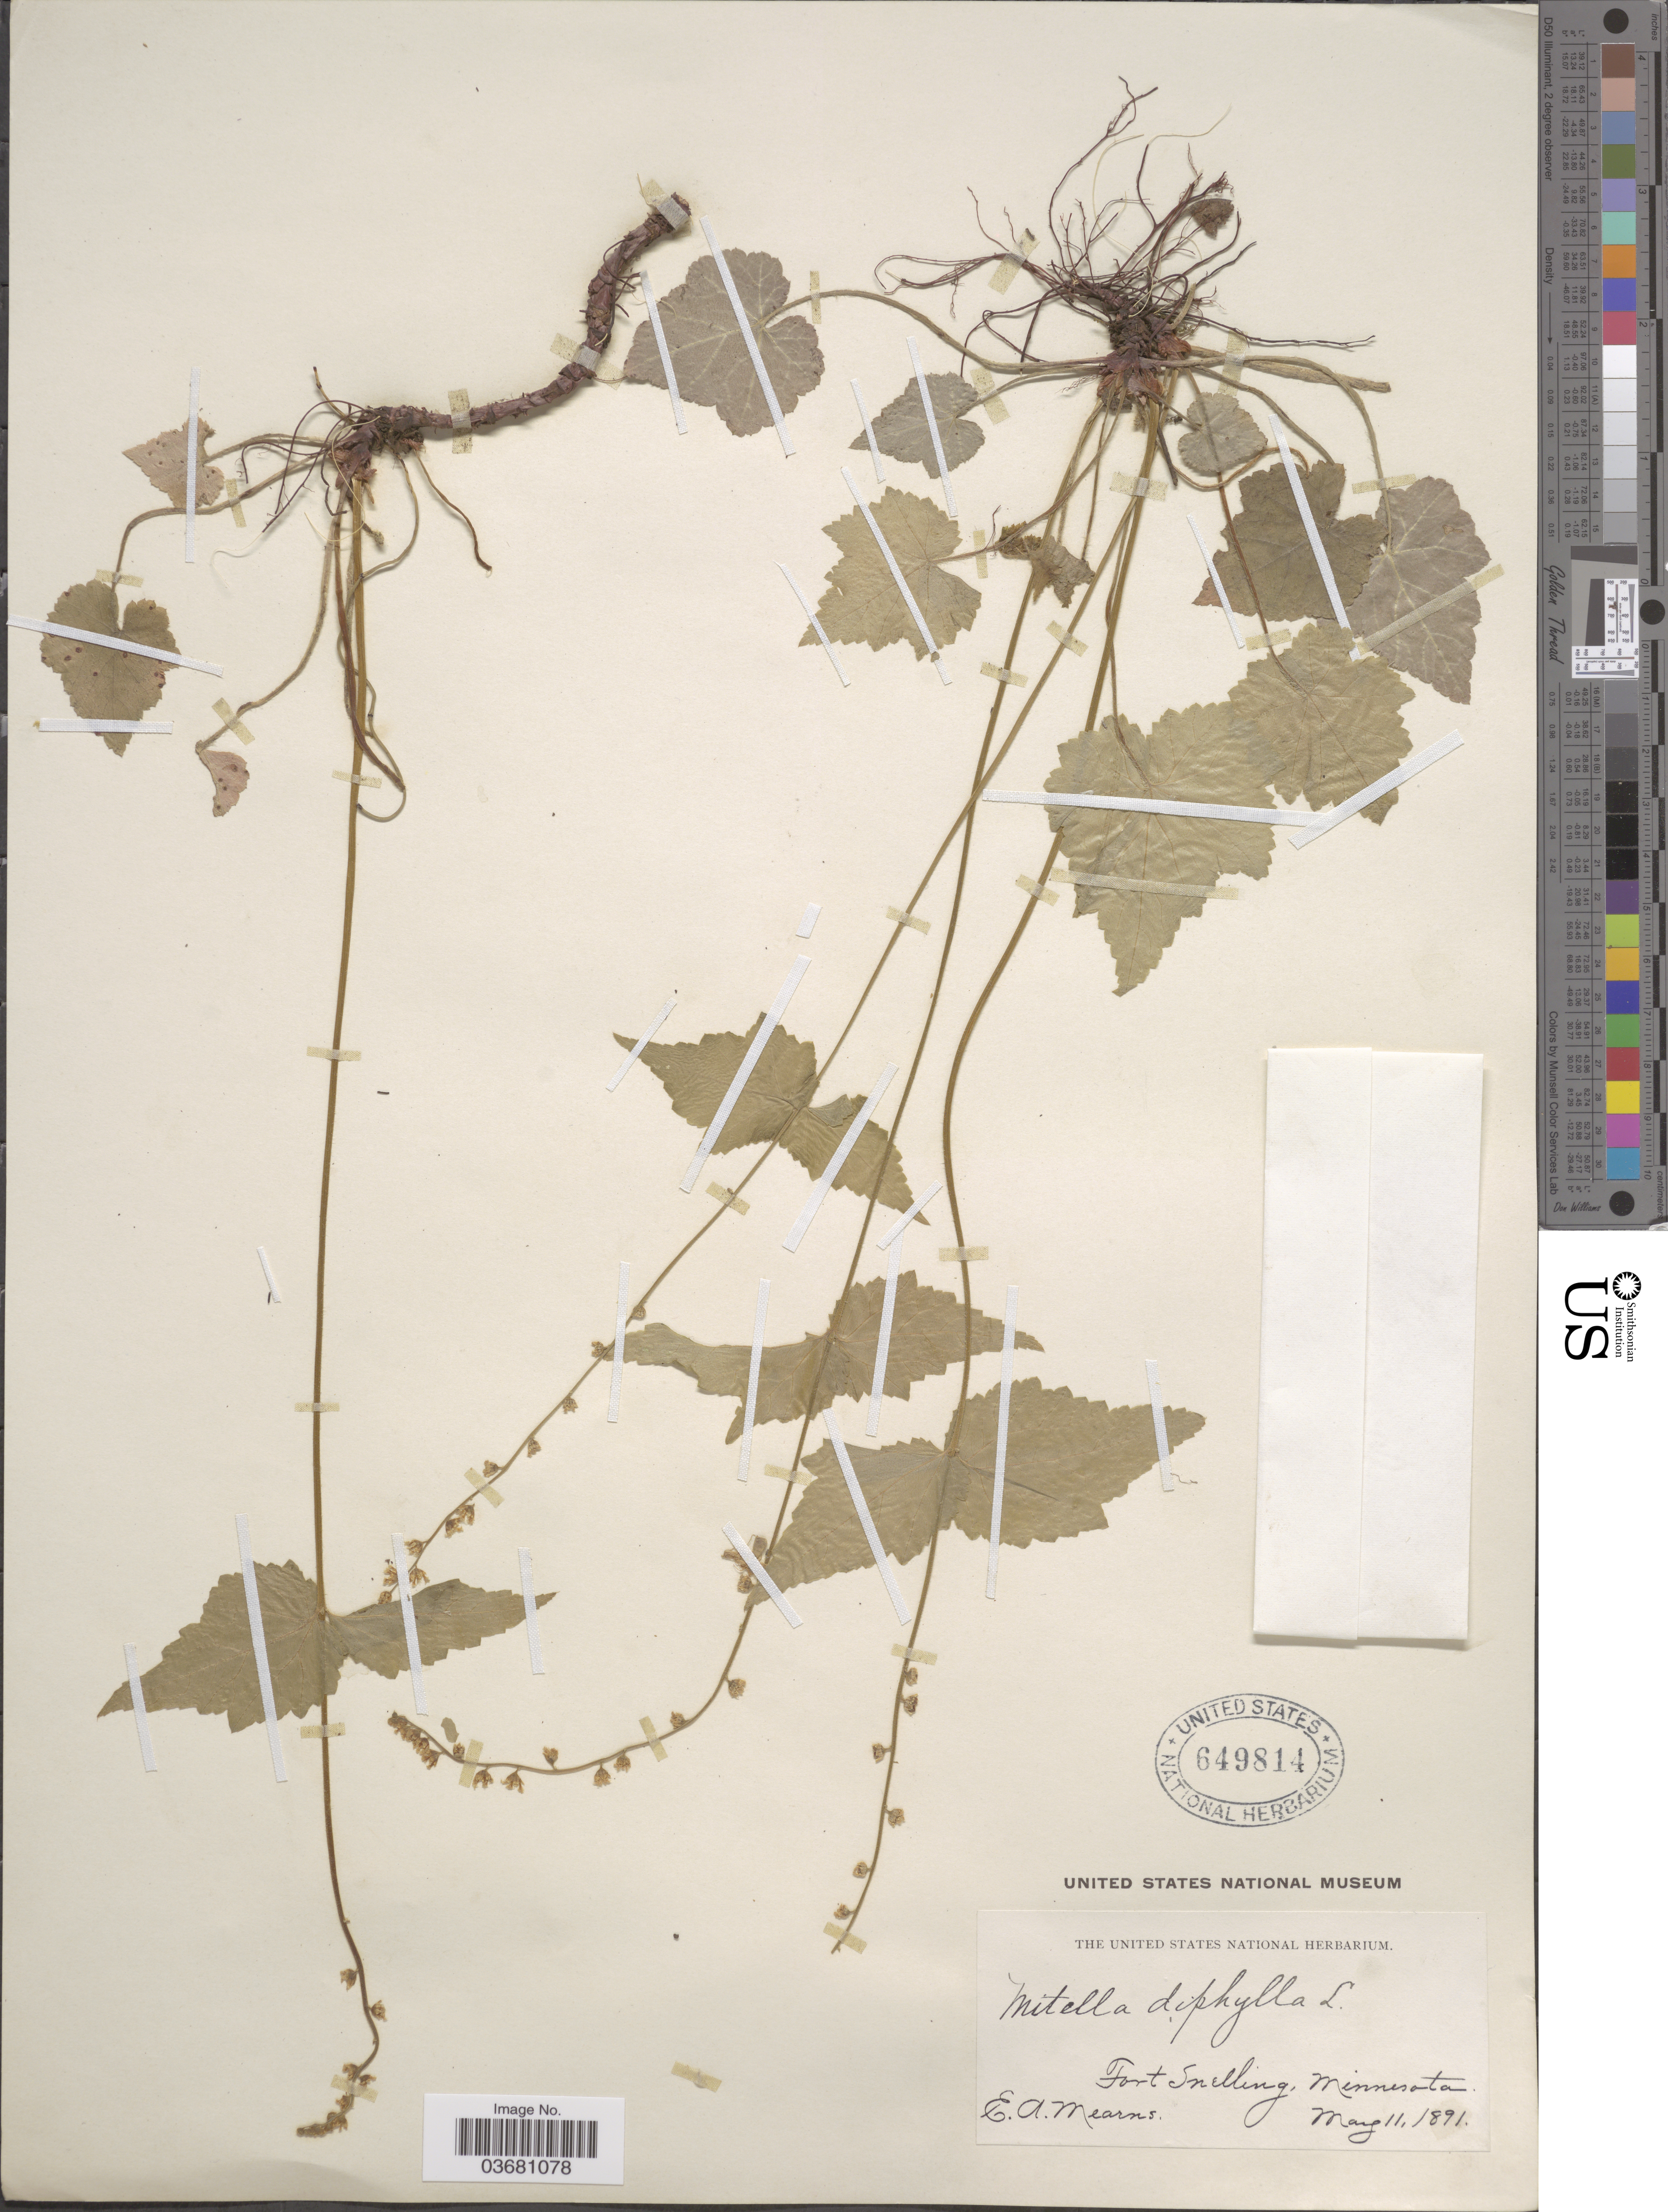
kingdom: Plantae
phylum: Tracheophyta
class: Magnoliopsida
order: Saxifragales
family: Saxifragaceae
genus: Mitella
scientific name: Mitella diphylla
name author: L.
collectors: E. A. Mearns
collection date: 1891-05-11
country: United States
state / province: Minnesota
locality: Fort Snelling.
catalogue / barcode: US 649814